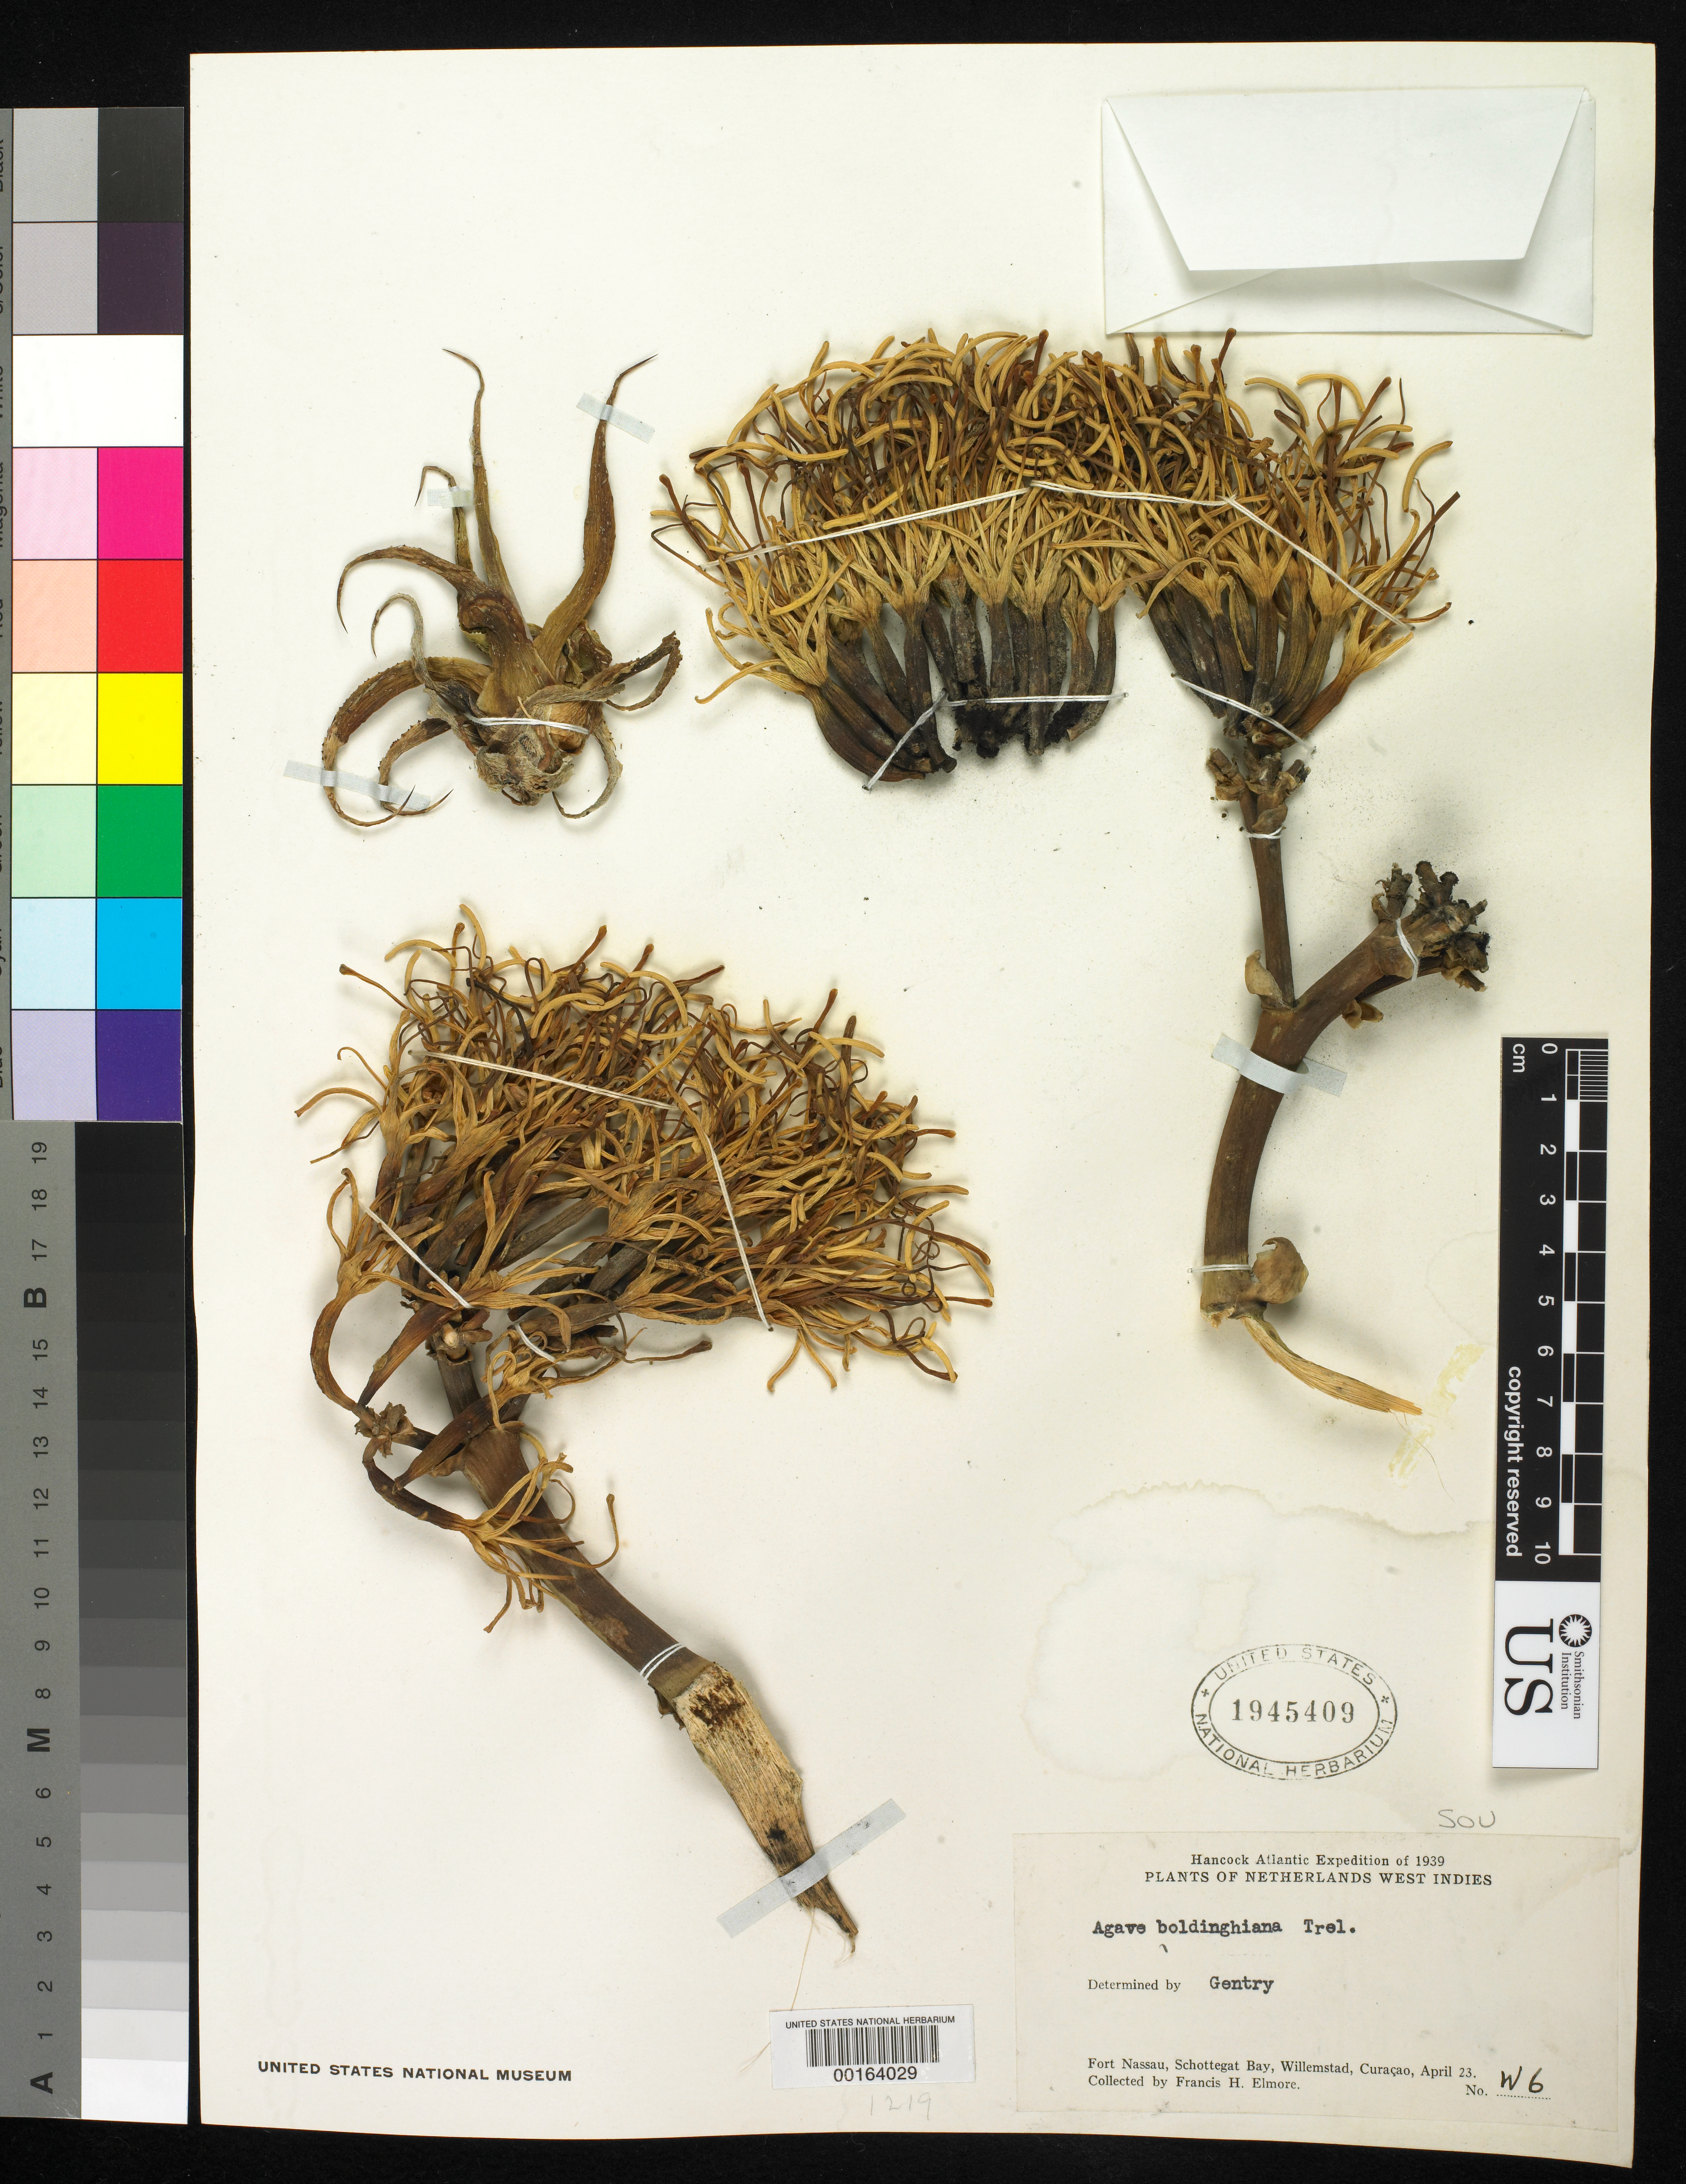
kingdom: Plantae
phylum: Tracheophyta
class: Liliopsida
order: Asparagales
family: Asparagaceae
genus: Agave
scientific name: Agave boldinghiana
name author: Trel.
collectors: F. H. Elmore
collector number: W6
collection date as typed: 23 Apr 1939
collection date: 1939-04-23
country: Curaçao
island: Curaçao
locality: Fort nassau, schottegat bay, willemstad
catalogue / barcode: US 1945409